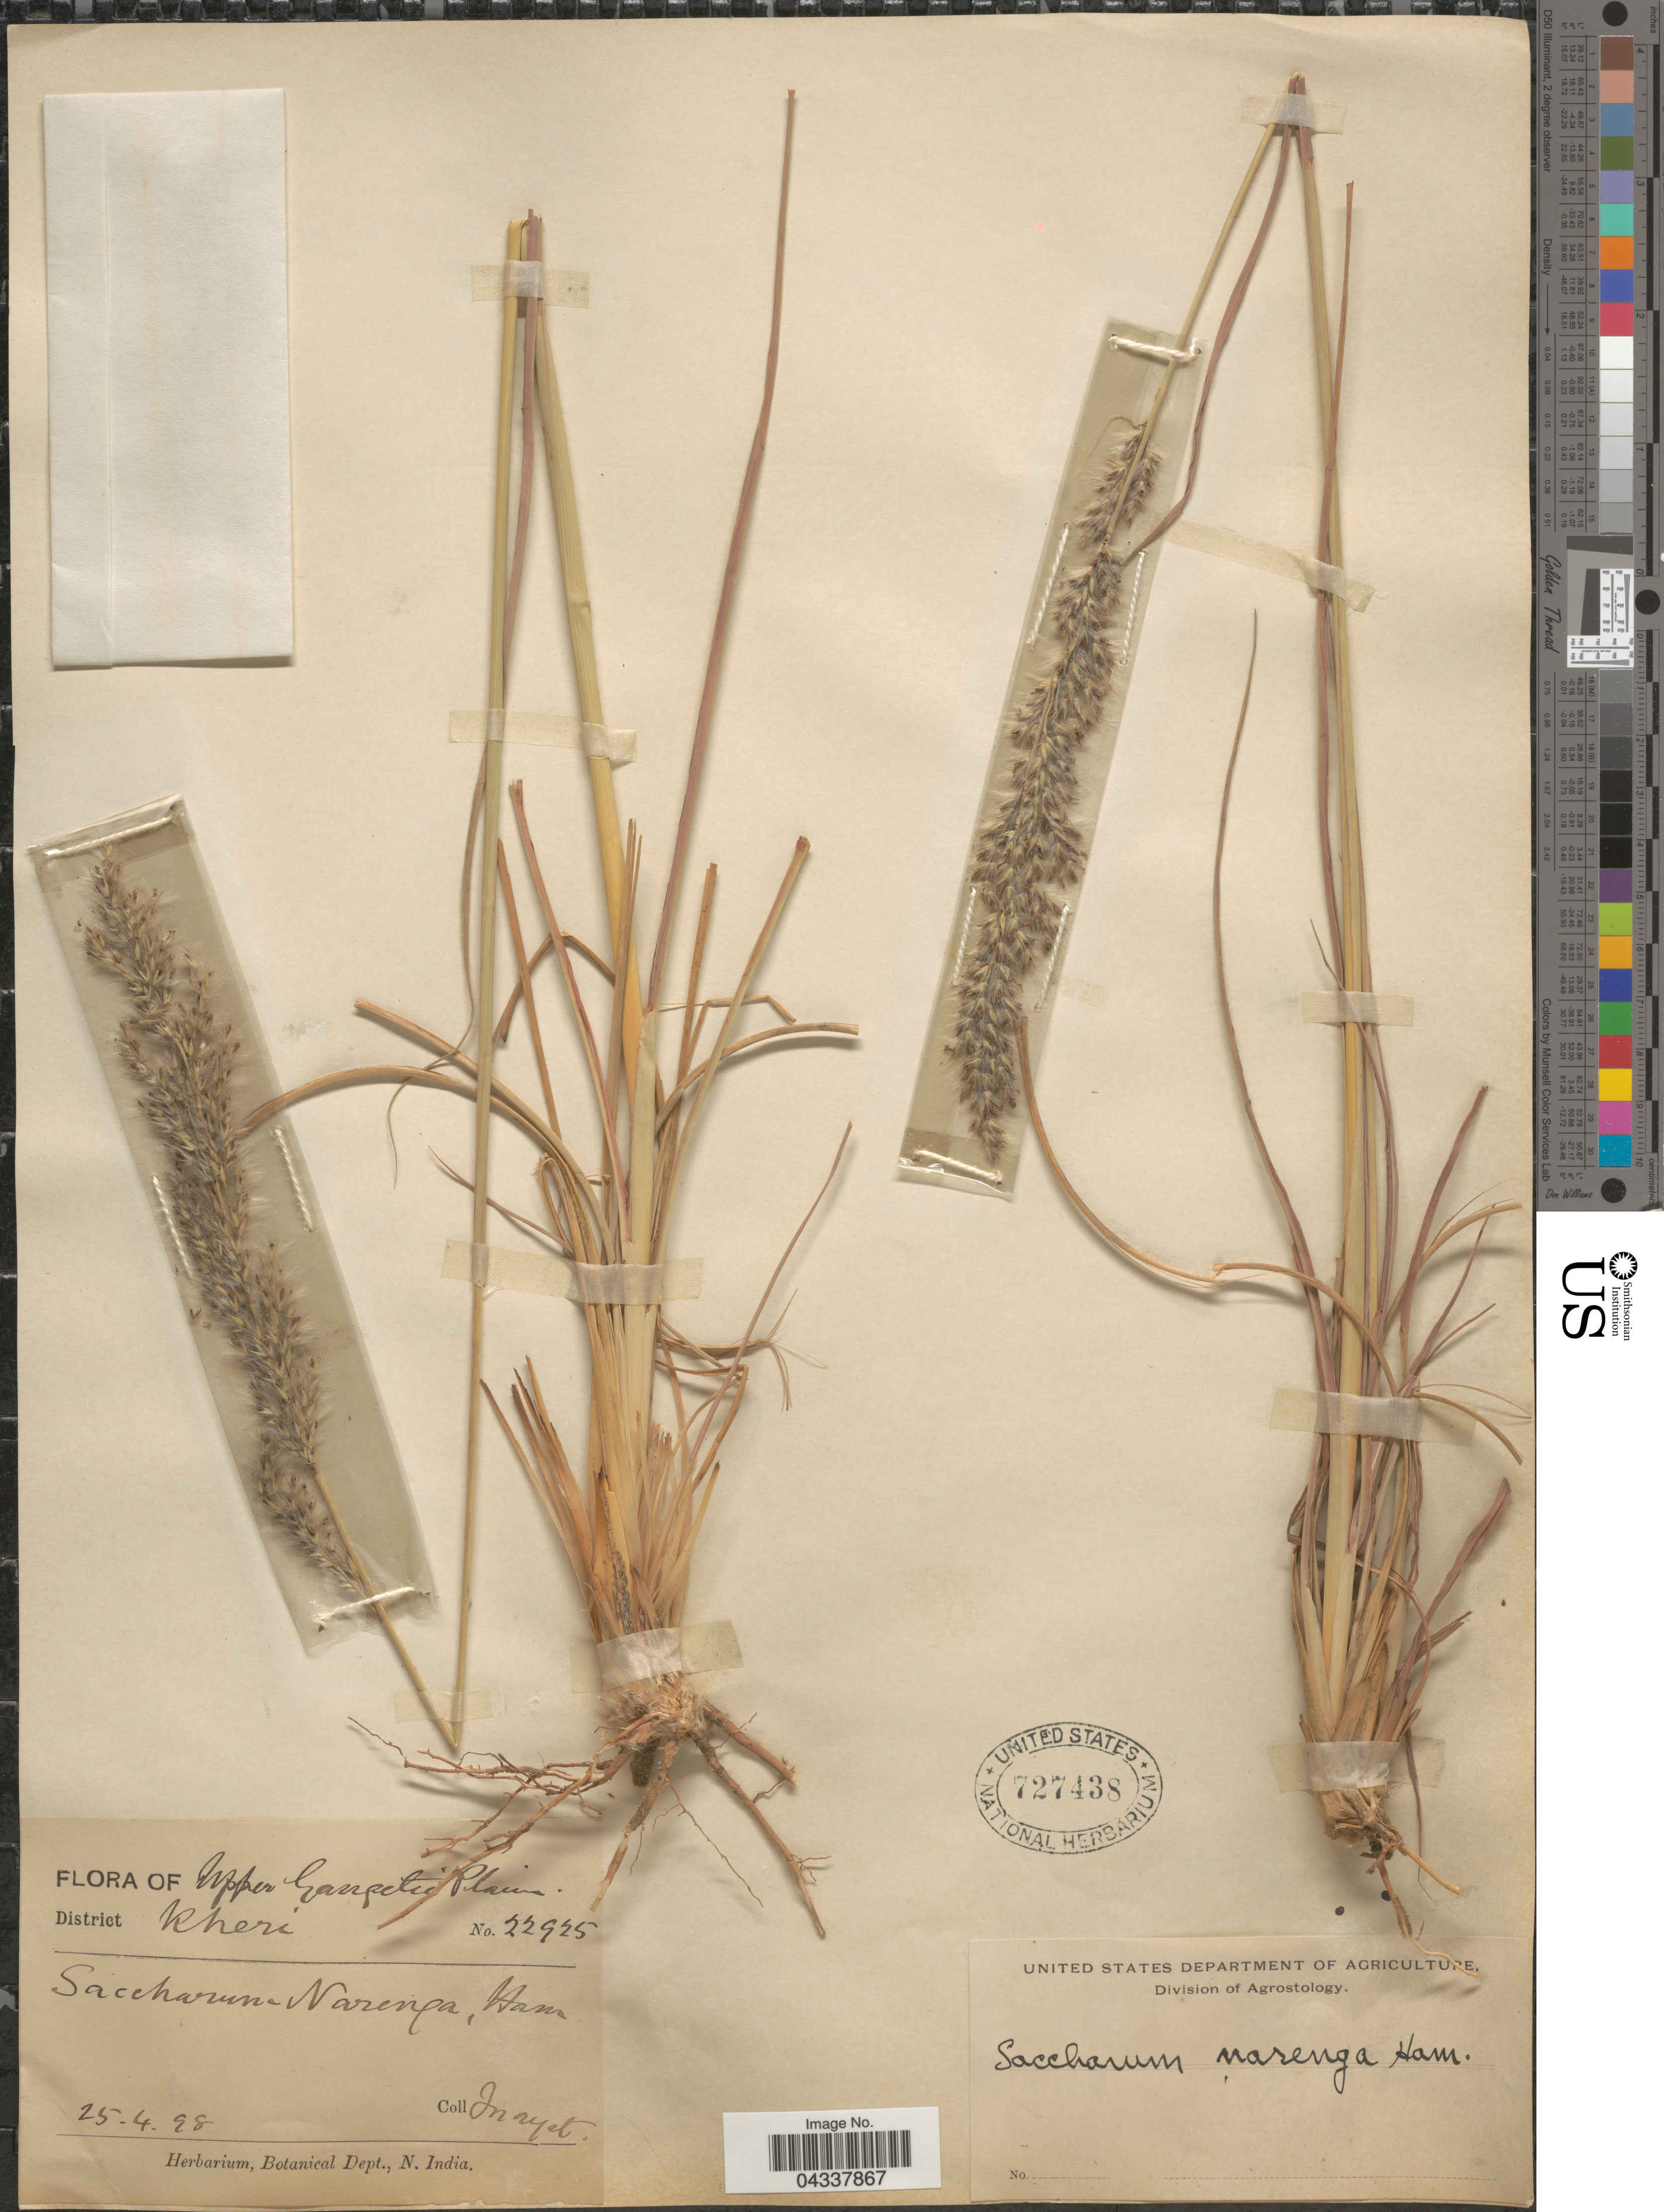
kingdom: Plantae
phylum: Tracheophyta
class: Liliopsida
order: Poales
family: Poaceae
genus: Narenga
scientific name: Narenga porphyrocoma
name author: (Hance) Bor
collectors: -. Inayat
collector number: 22925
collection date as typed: Transcribed d/m/y: 25/4/98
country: India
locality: Upper Gangetic Plain. District Kheri.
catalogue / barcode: US 727438